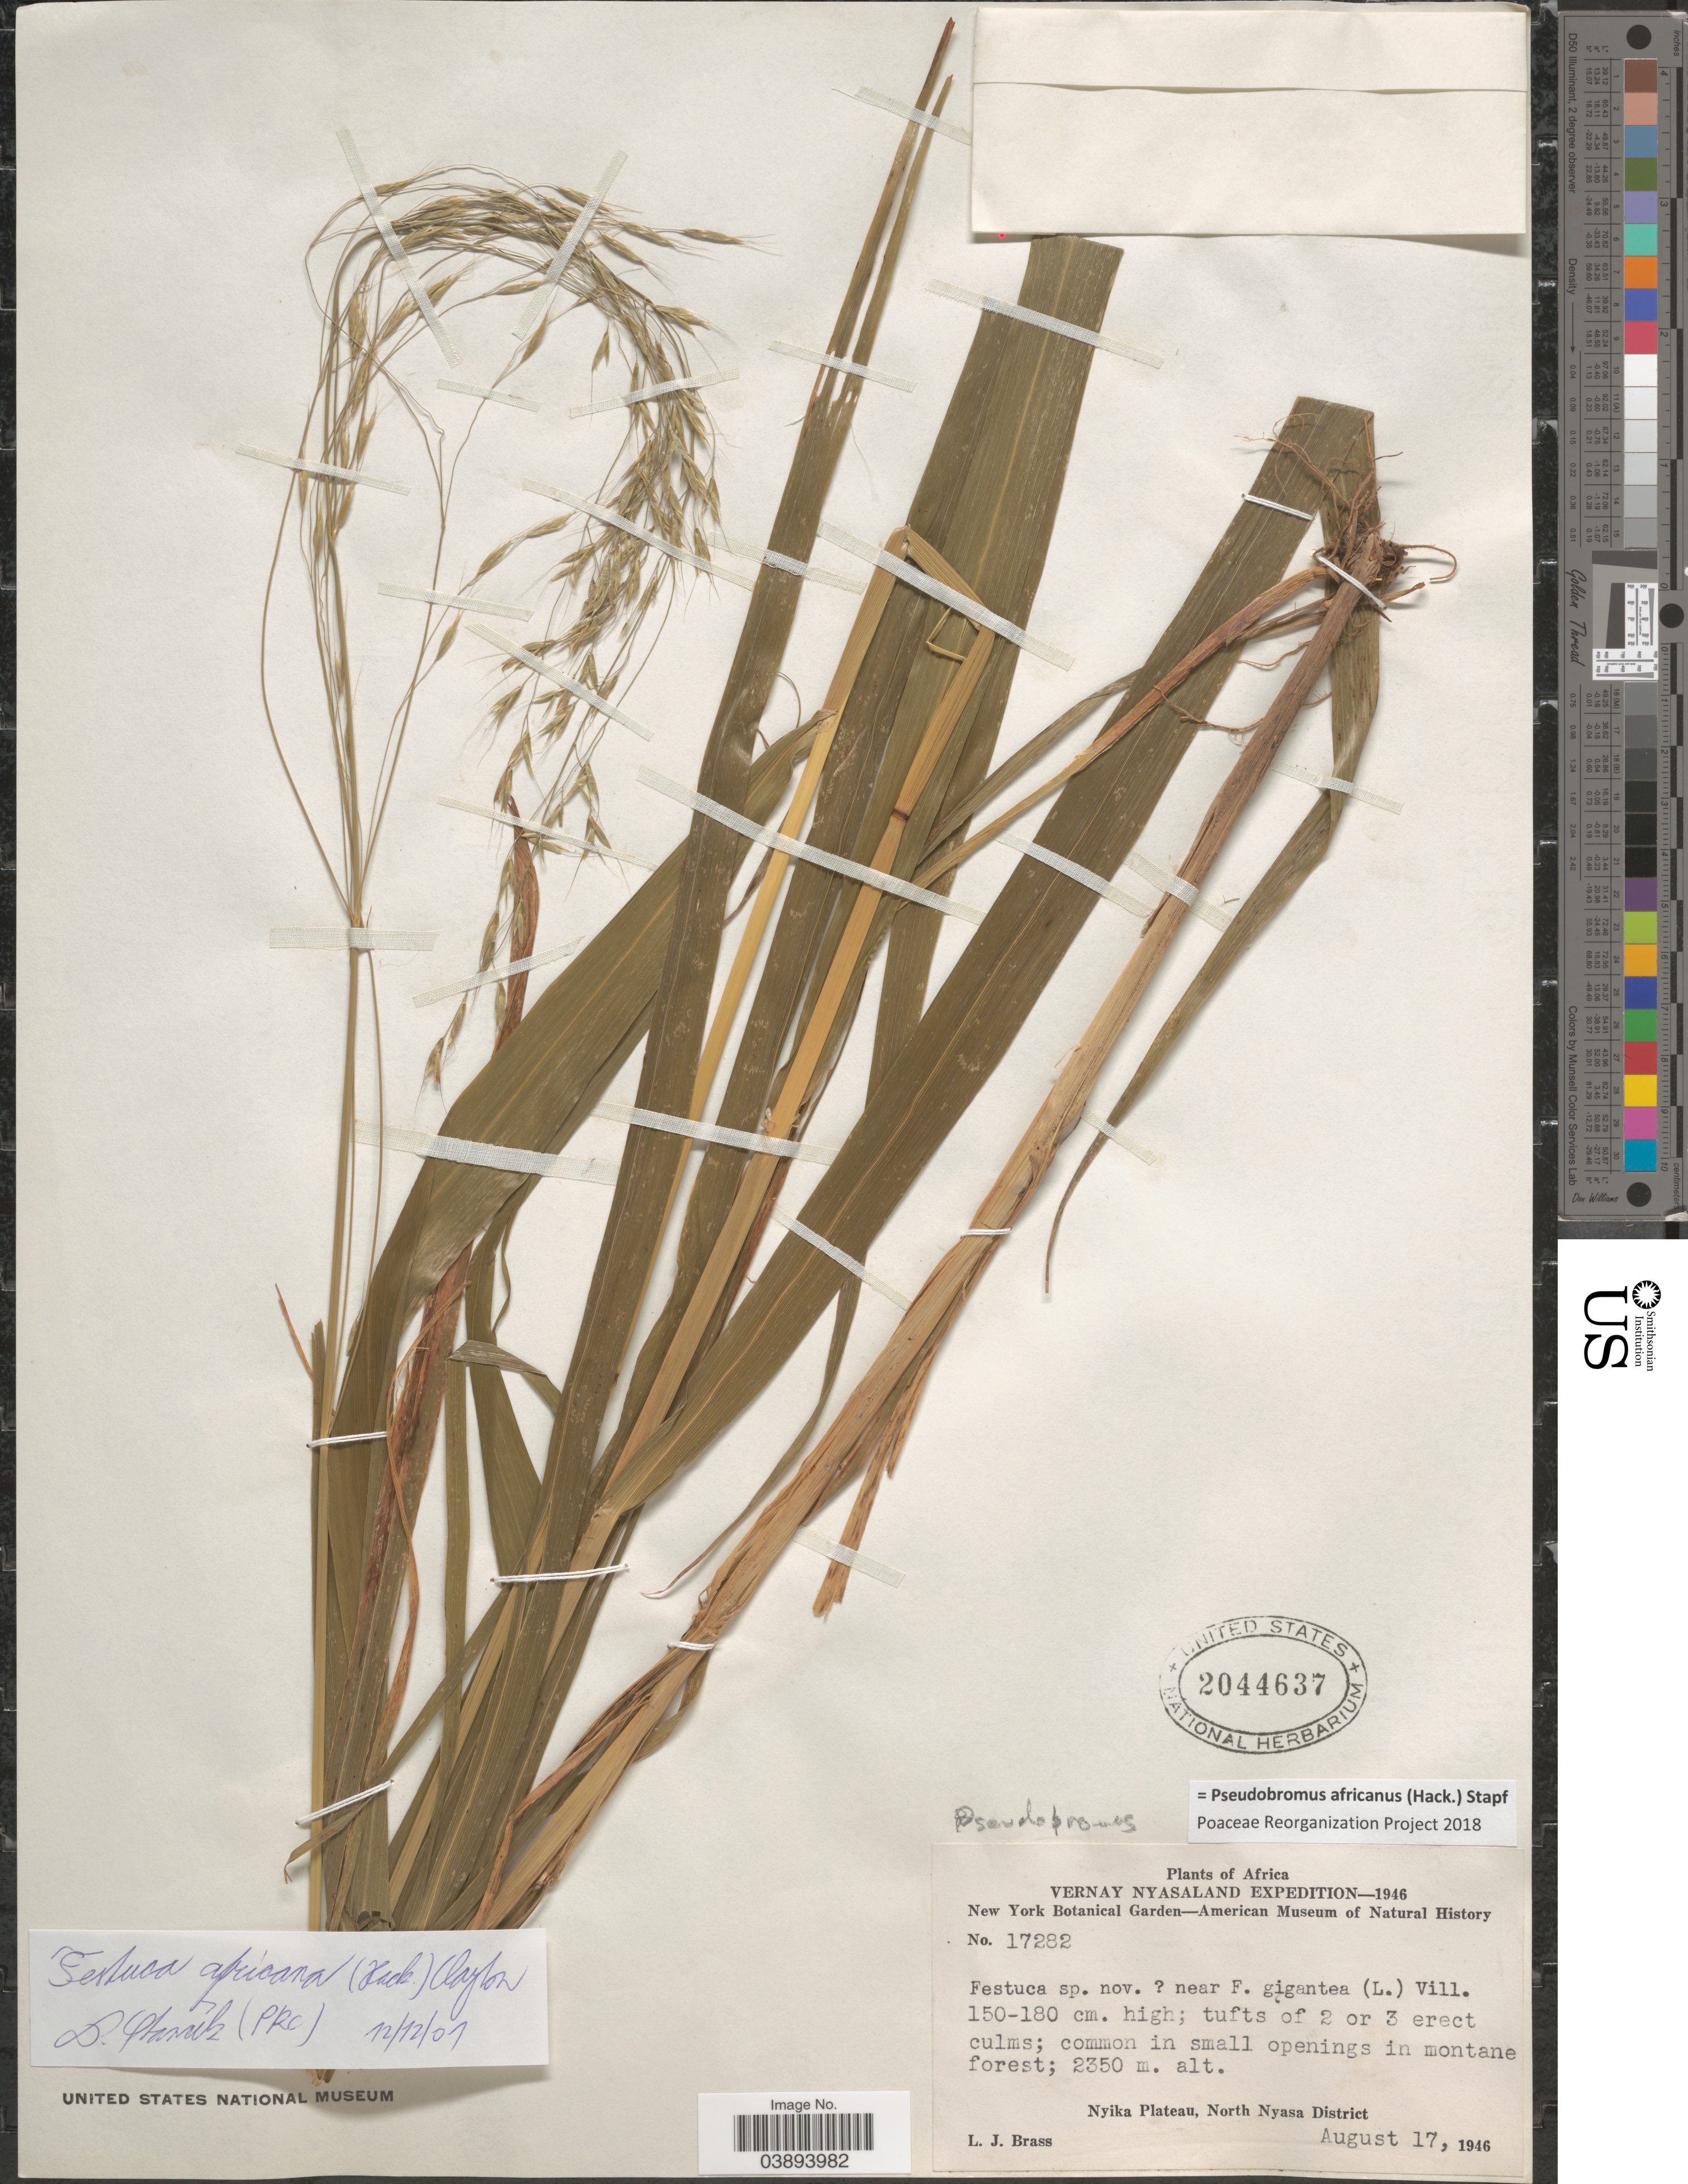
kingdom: Plantae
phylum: Tracheophyta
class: Liliopsida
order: Poales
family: Poaceae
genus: Pseudobromus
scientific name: Pseudobromus africanus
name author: (Hack.) Stapf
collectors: L. J. Brass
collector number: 17282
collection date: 1946-08-17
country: Malawi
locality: Nyasaland. Nyika Plateau, North Nyasa District.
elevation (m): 2350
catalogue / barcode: US 2044637